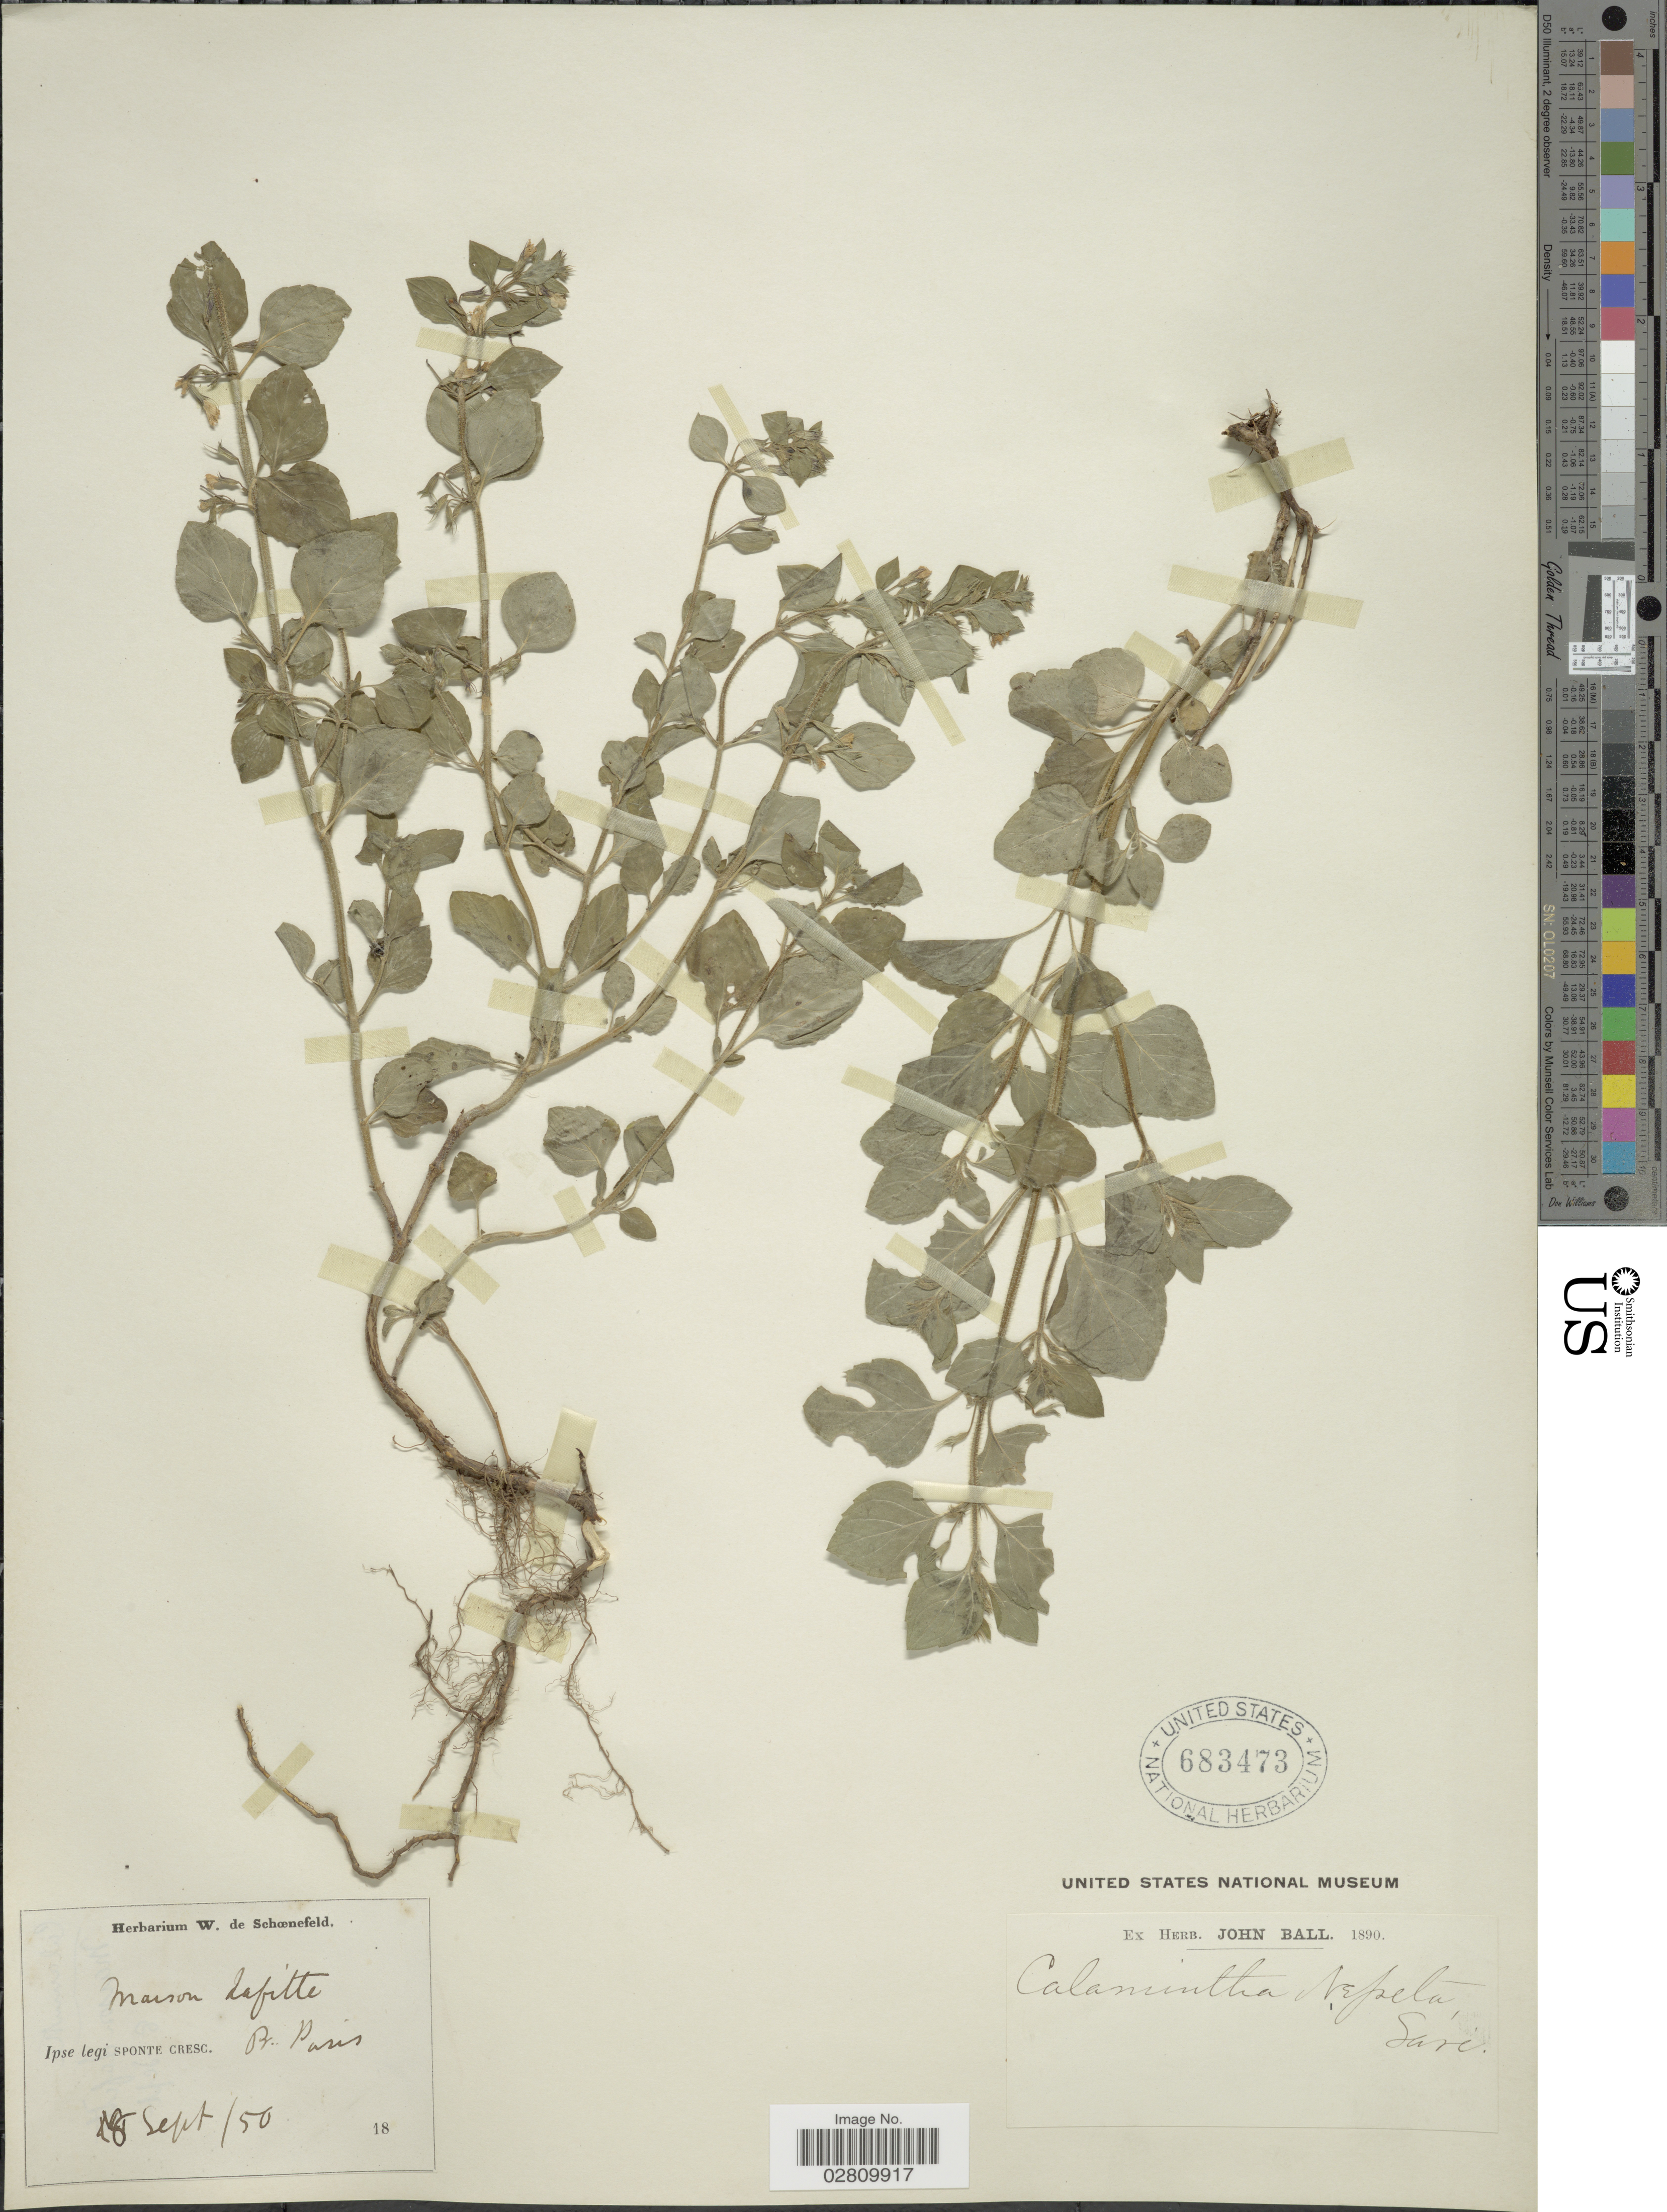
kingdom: Plantae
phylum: Tracheophyta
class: Magnoliopsida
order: Lamiales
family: Lamiaceae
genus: Clinopodium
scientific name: Clinopodium nepeta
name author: (L.) Kuntze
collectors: ex herb. W. de Schoenefeld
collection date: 1850-09-18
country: France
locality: Sponte Cresc. Pr. Paris.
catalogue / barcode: US 683473